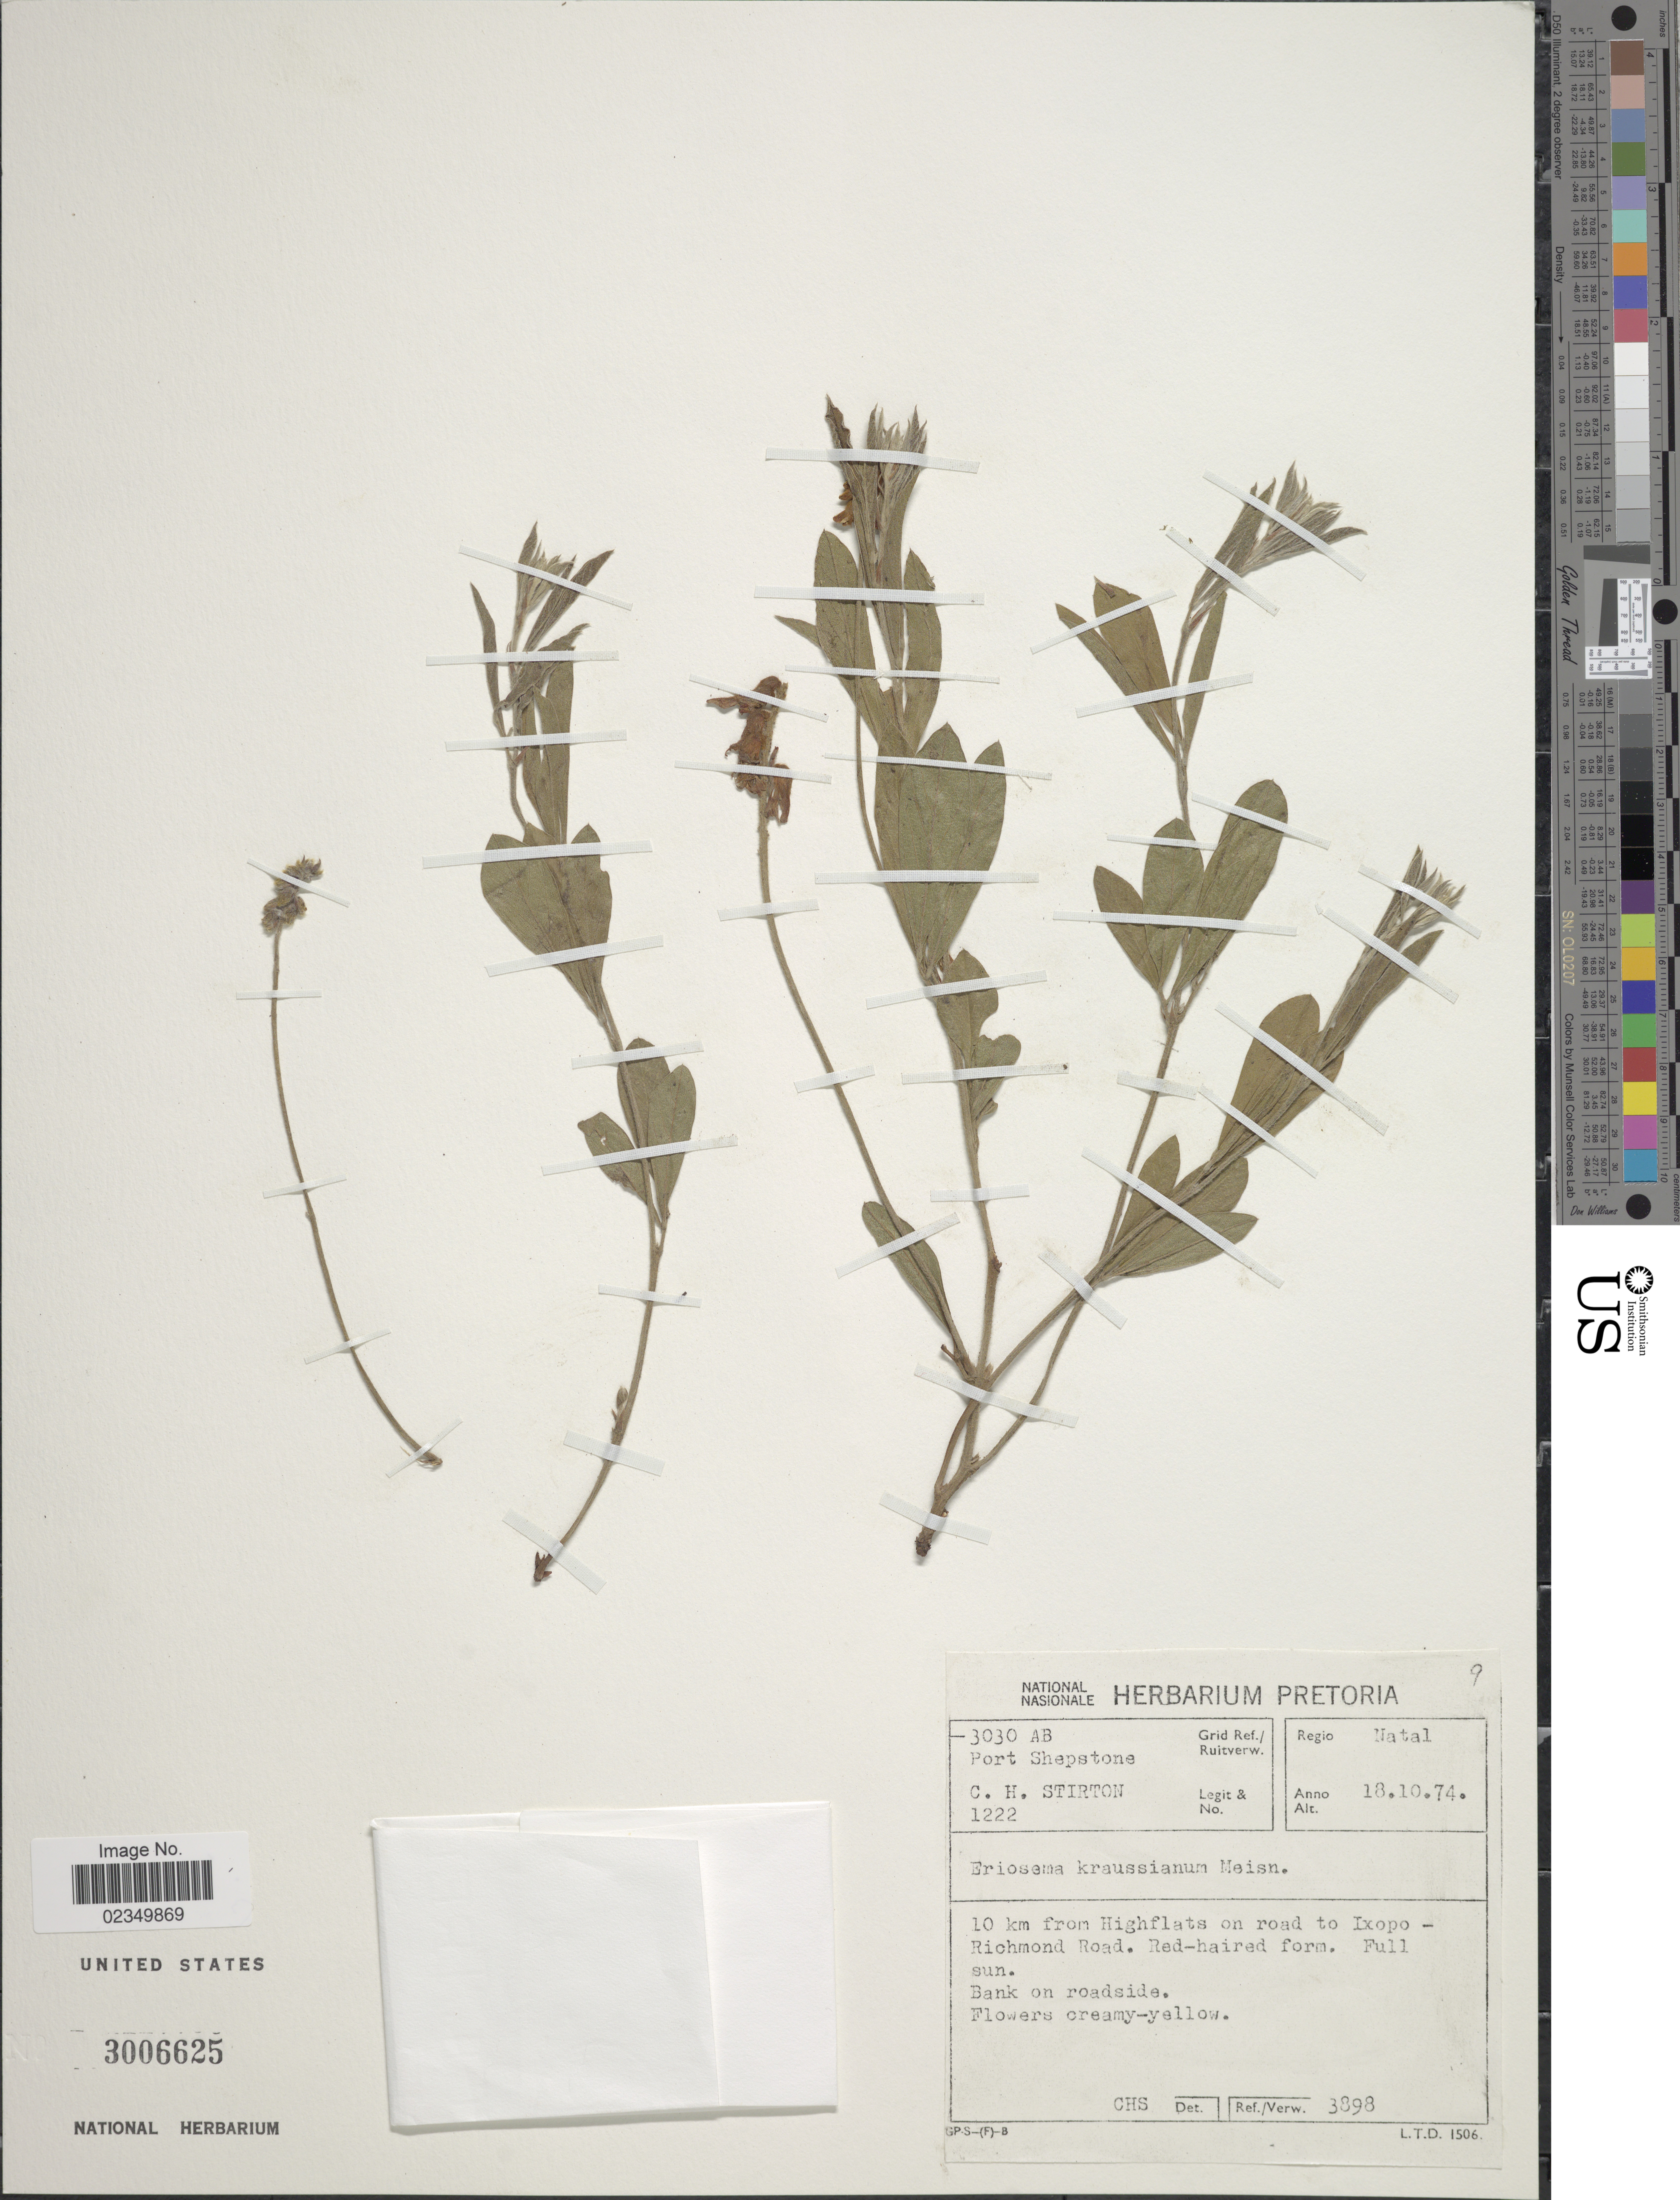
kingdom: Plantae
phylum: Tracheophyta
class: Magnoliopsida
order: Fabales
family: Fabaceae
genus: Eriosema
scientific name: Eriosema kraussianum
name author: Meissner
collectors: C. H. Stirton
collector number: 1222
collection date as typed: Transcribed d/m/y: 18/10/74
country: South Africa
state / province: KwaZulu-Natal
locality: Natal, 10 km from Highflats on road to Ixopo-Richmond Road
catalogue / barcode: US 3006625